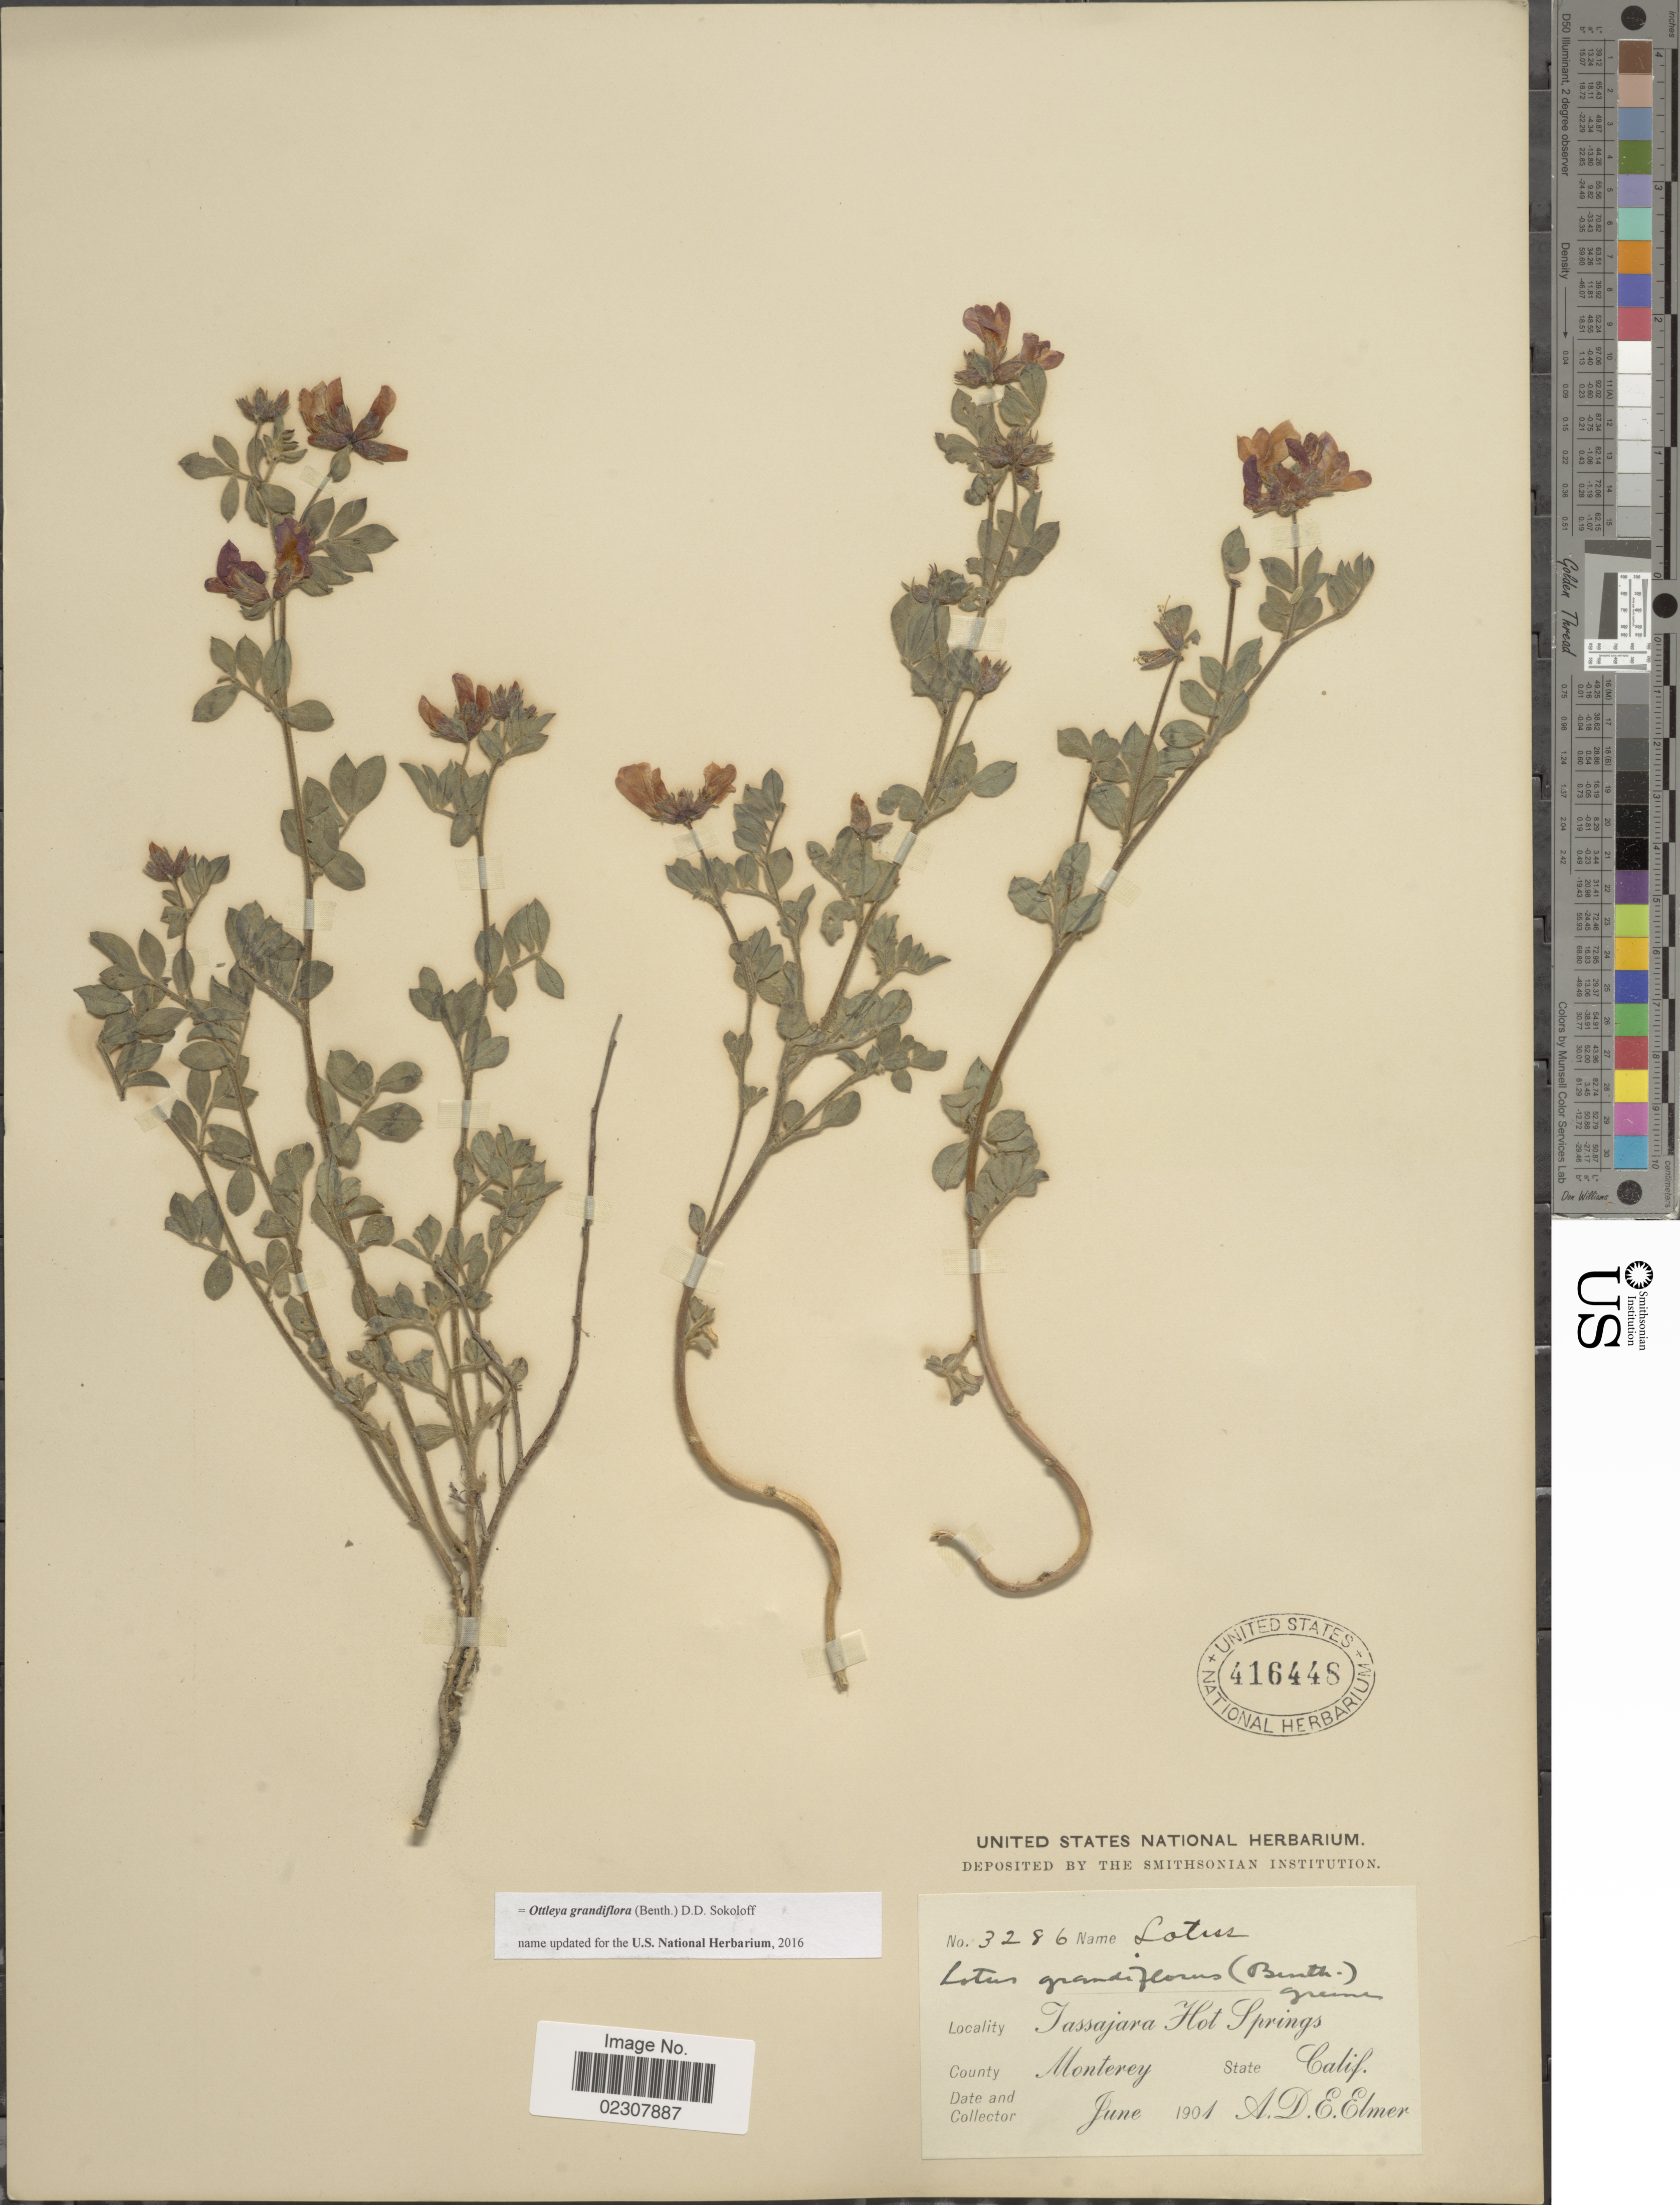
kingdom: Plantae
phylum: Tracheophyta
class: Magnoliopsida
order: Fabales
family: Fabaceae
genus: Ottleya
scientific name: Ottleya grandiflora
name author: (Benth.) D.D. Sokoloff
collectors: A. D. E. Elmer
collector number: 3286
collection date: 1901-06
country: United States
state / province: California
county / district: Monterey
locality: Tassajara Hot Springs, County Monterey.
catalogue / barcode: US 416448